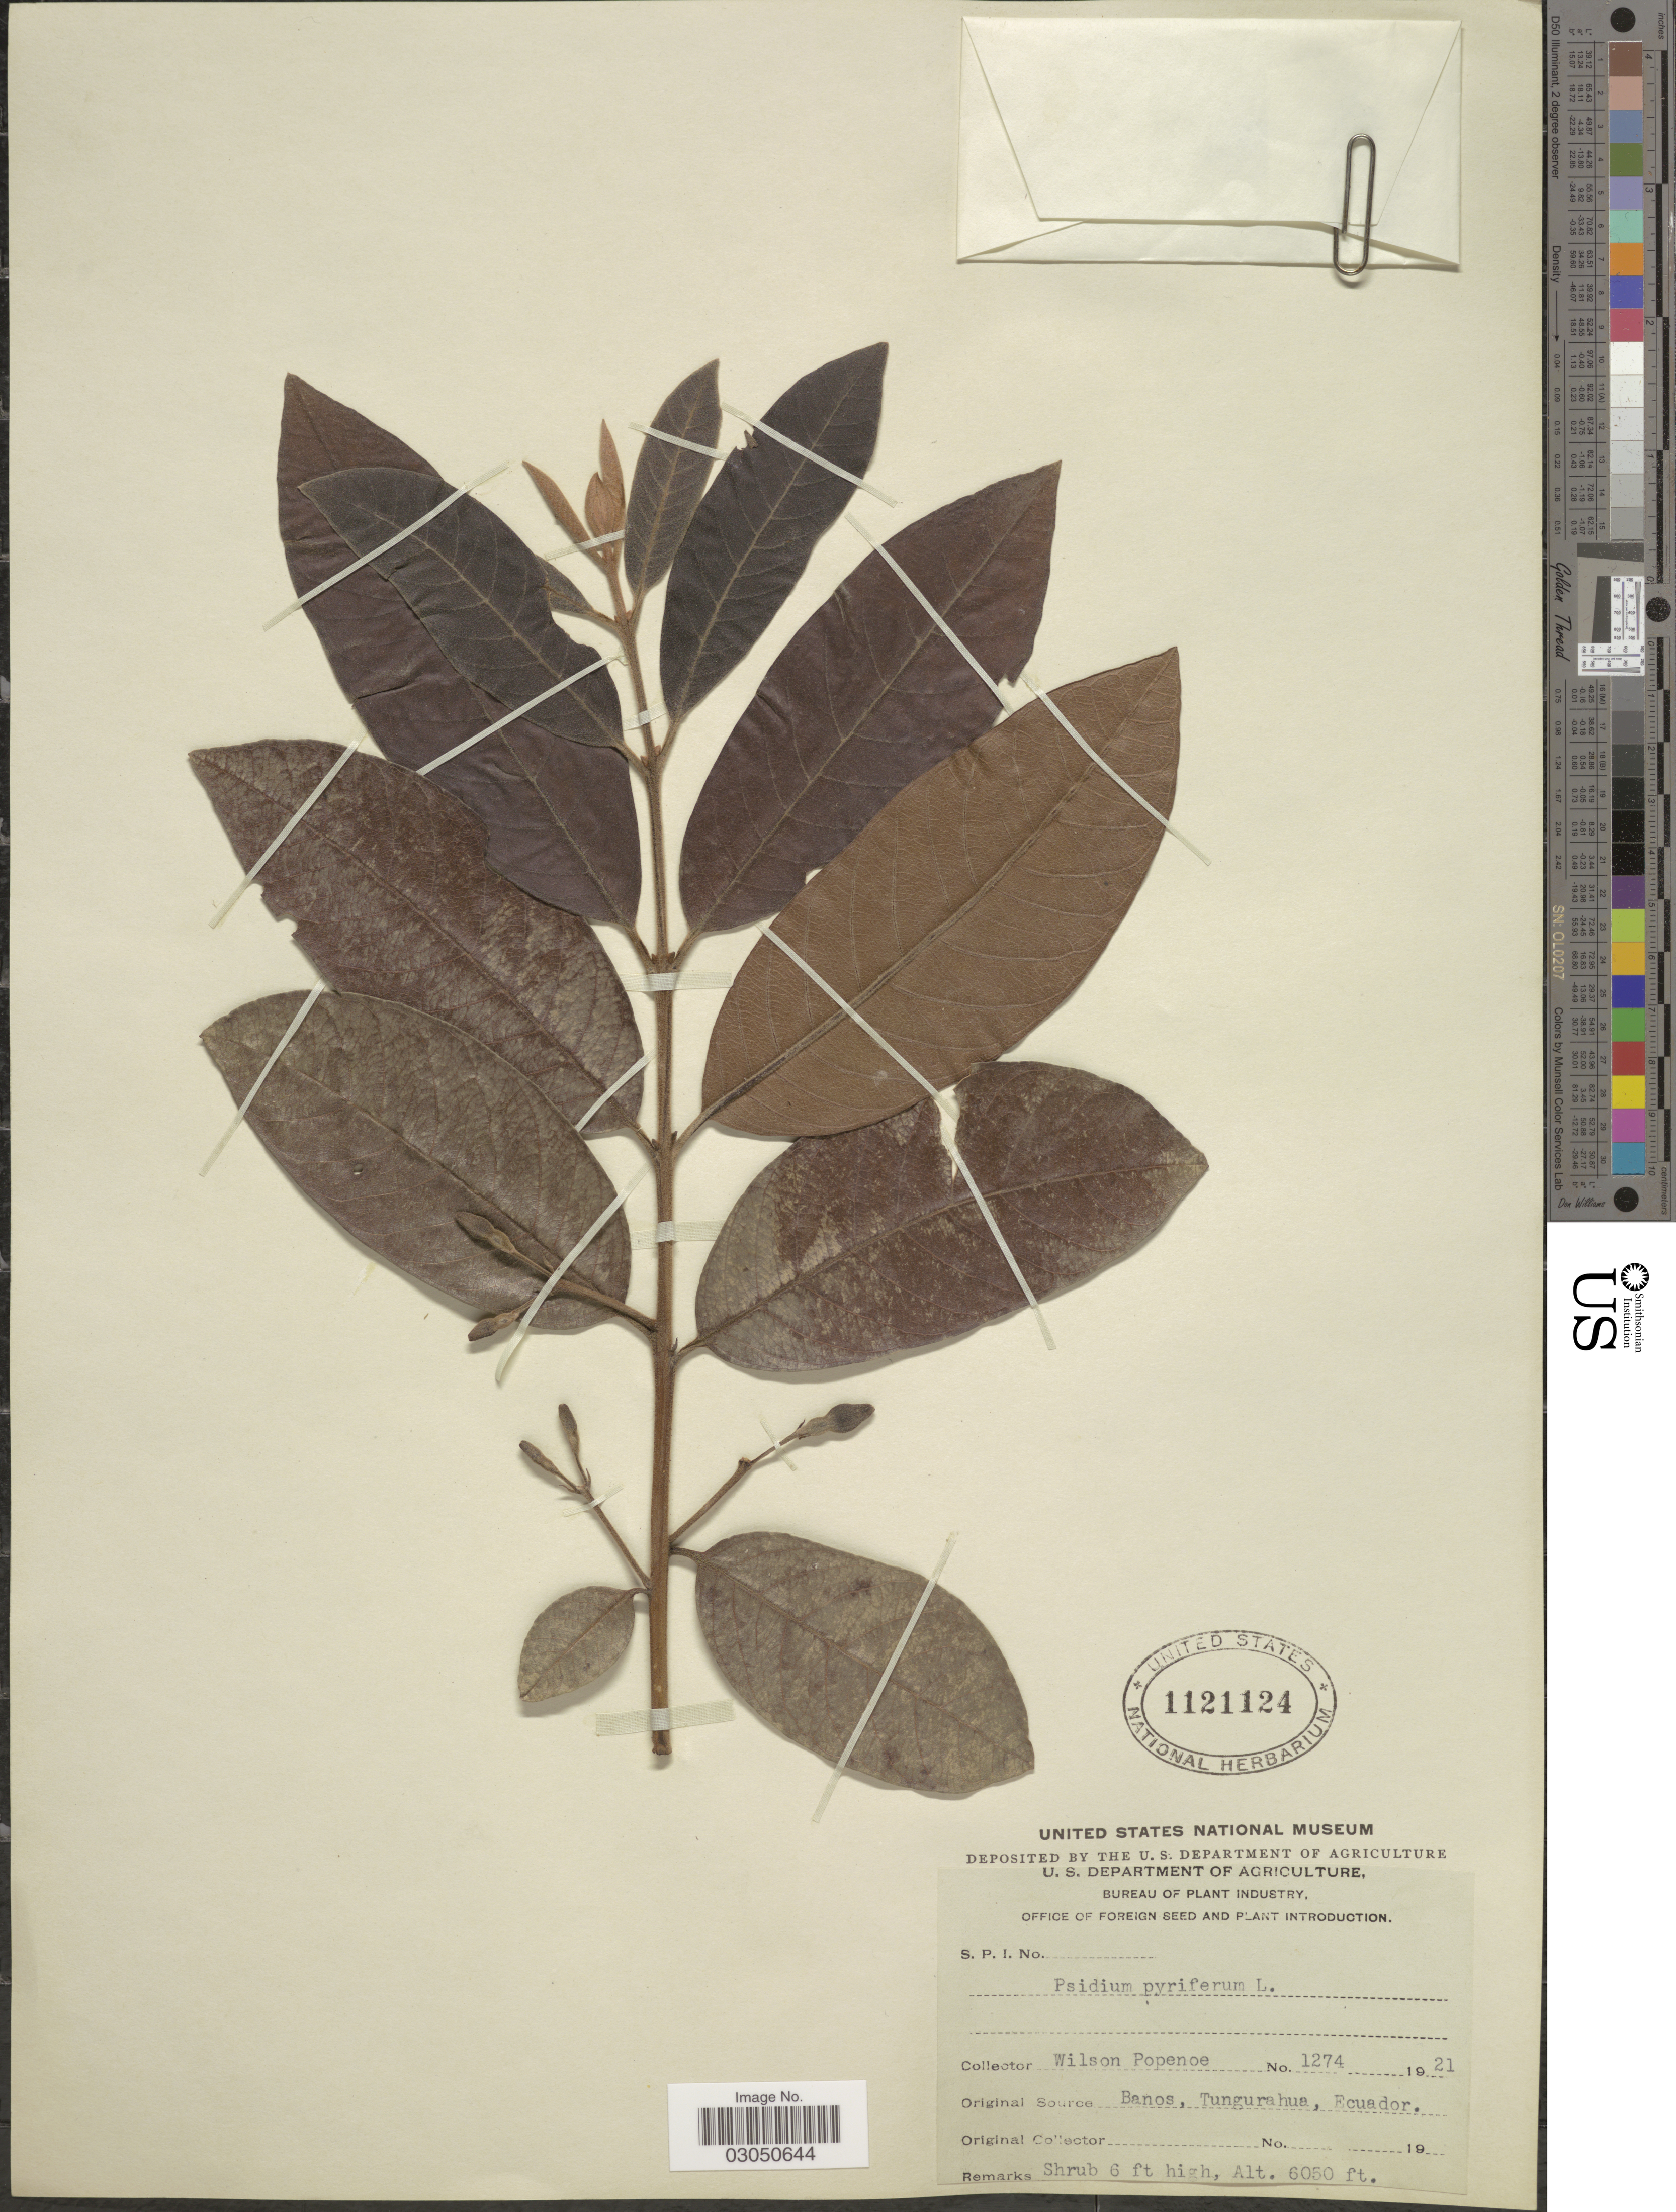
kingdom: Plantae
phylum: Tracheophyta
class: Magnoliopsida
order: Myrtales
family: Myrtaceae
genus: Psidium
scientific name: Psidium guineense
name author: Sw.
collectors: W. Popenoe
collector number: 1274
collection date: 1921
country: Ecuador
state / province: Tungurahua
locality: Banos.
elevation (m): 1844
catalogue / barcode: US 1121124